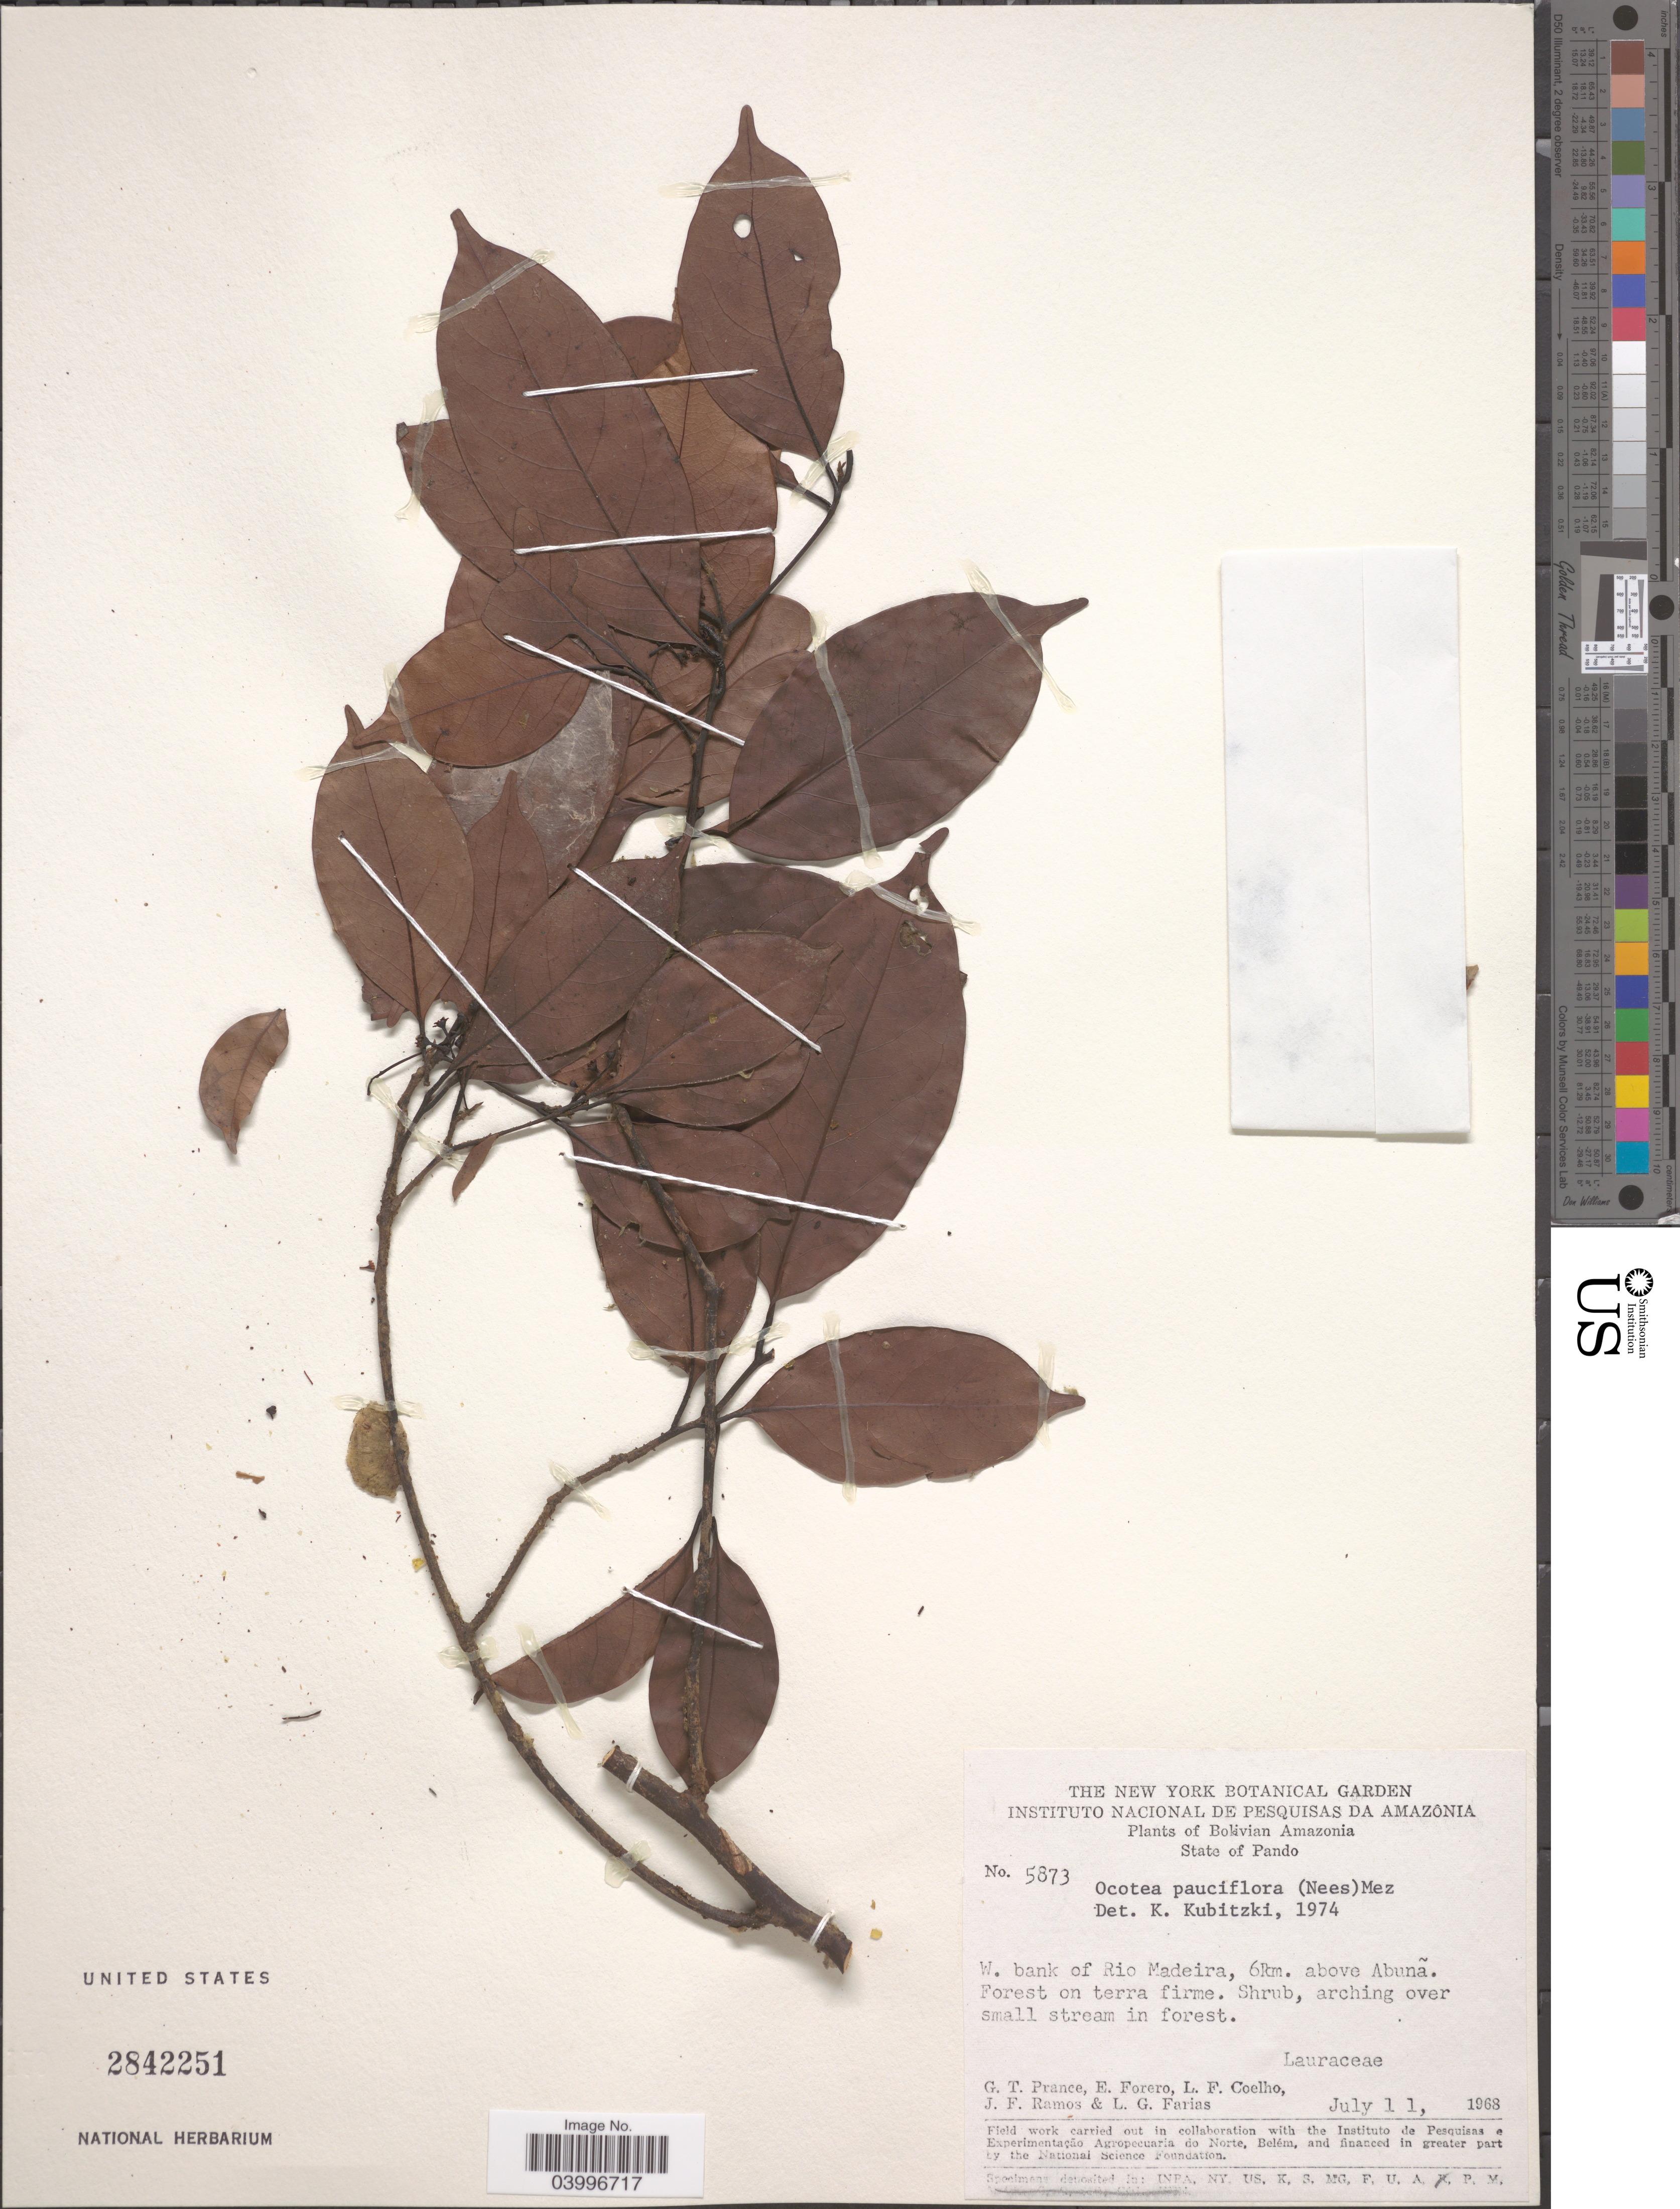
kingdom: Plantae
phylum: Tracheophyta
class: Magnoliopsida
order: Laurales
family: Lauraceae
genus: Ocotea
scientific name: Ocotea pauciflora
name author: (Nees) Mez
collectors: G. T. Prance, E. Forero, L. F. Coelho, J. F. Ramos & L. G. Farias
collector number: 5873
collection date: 1968-07-11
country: Bolivia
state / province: Pando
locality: Bolivian Amazonia. W. bank of Rio Madeira, 6km. above Abunã.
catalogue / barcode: US 2842251